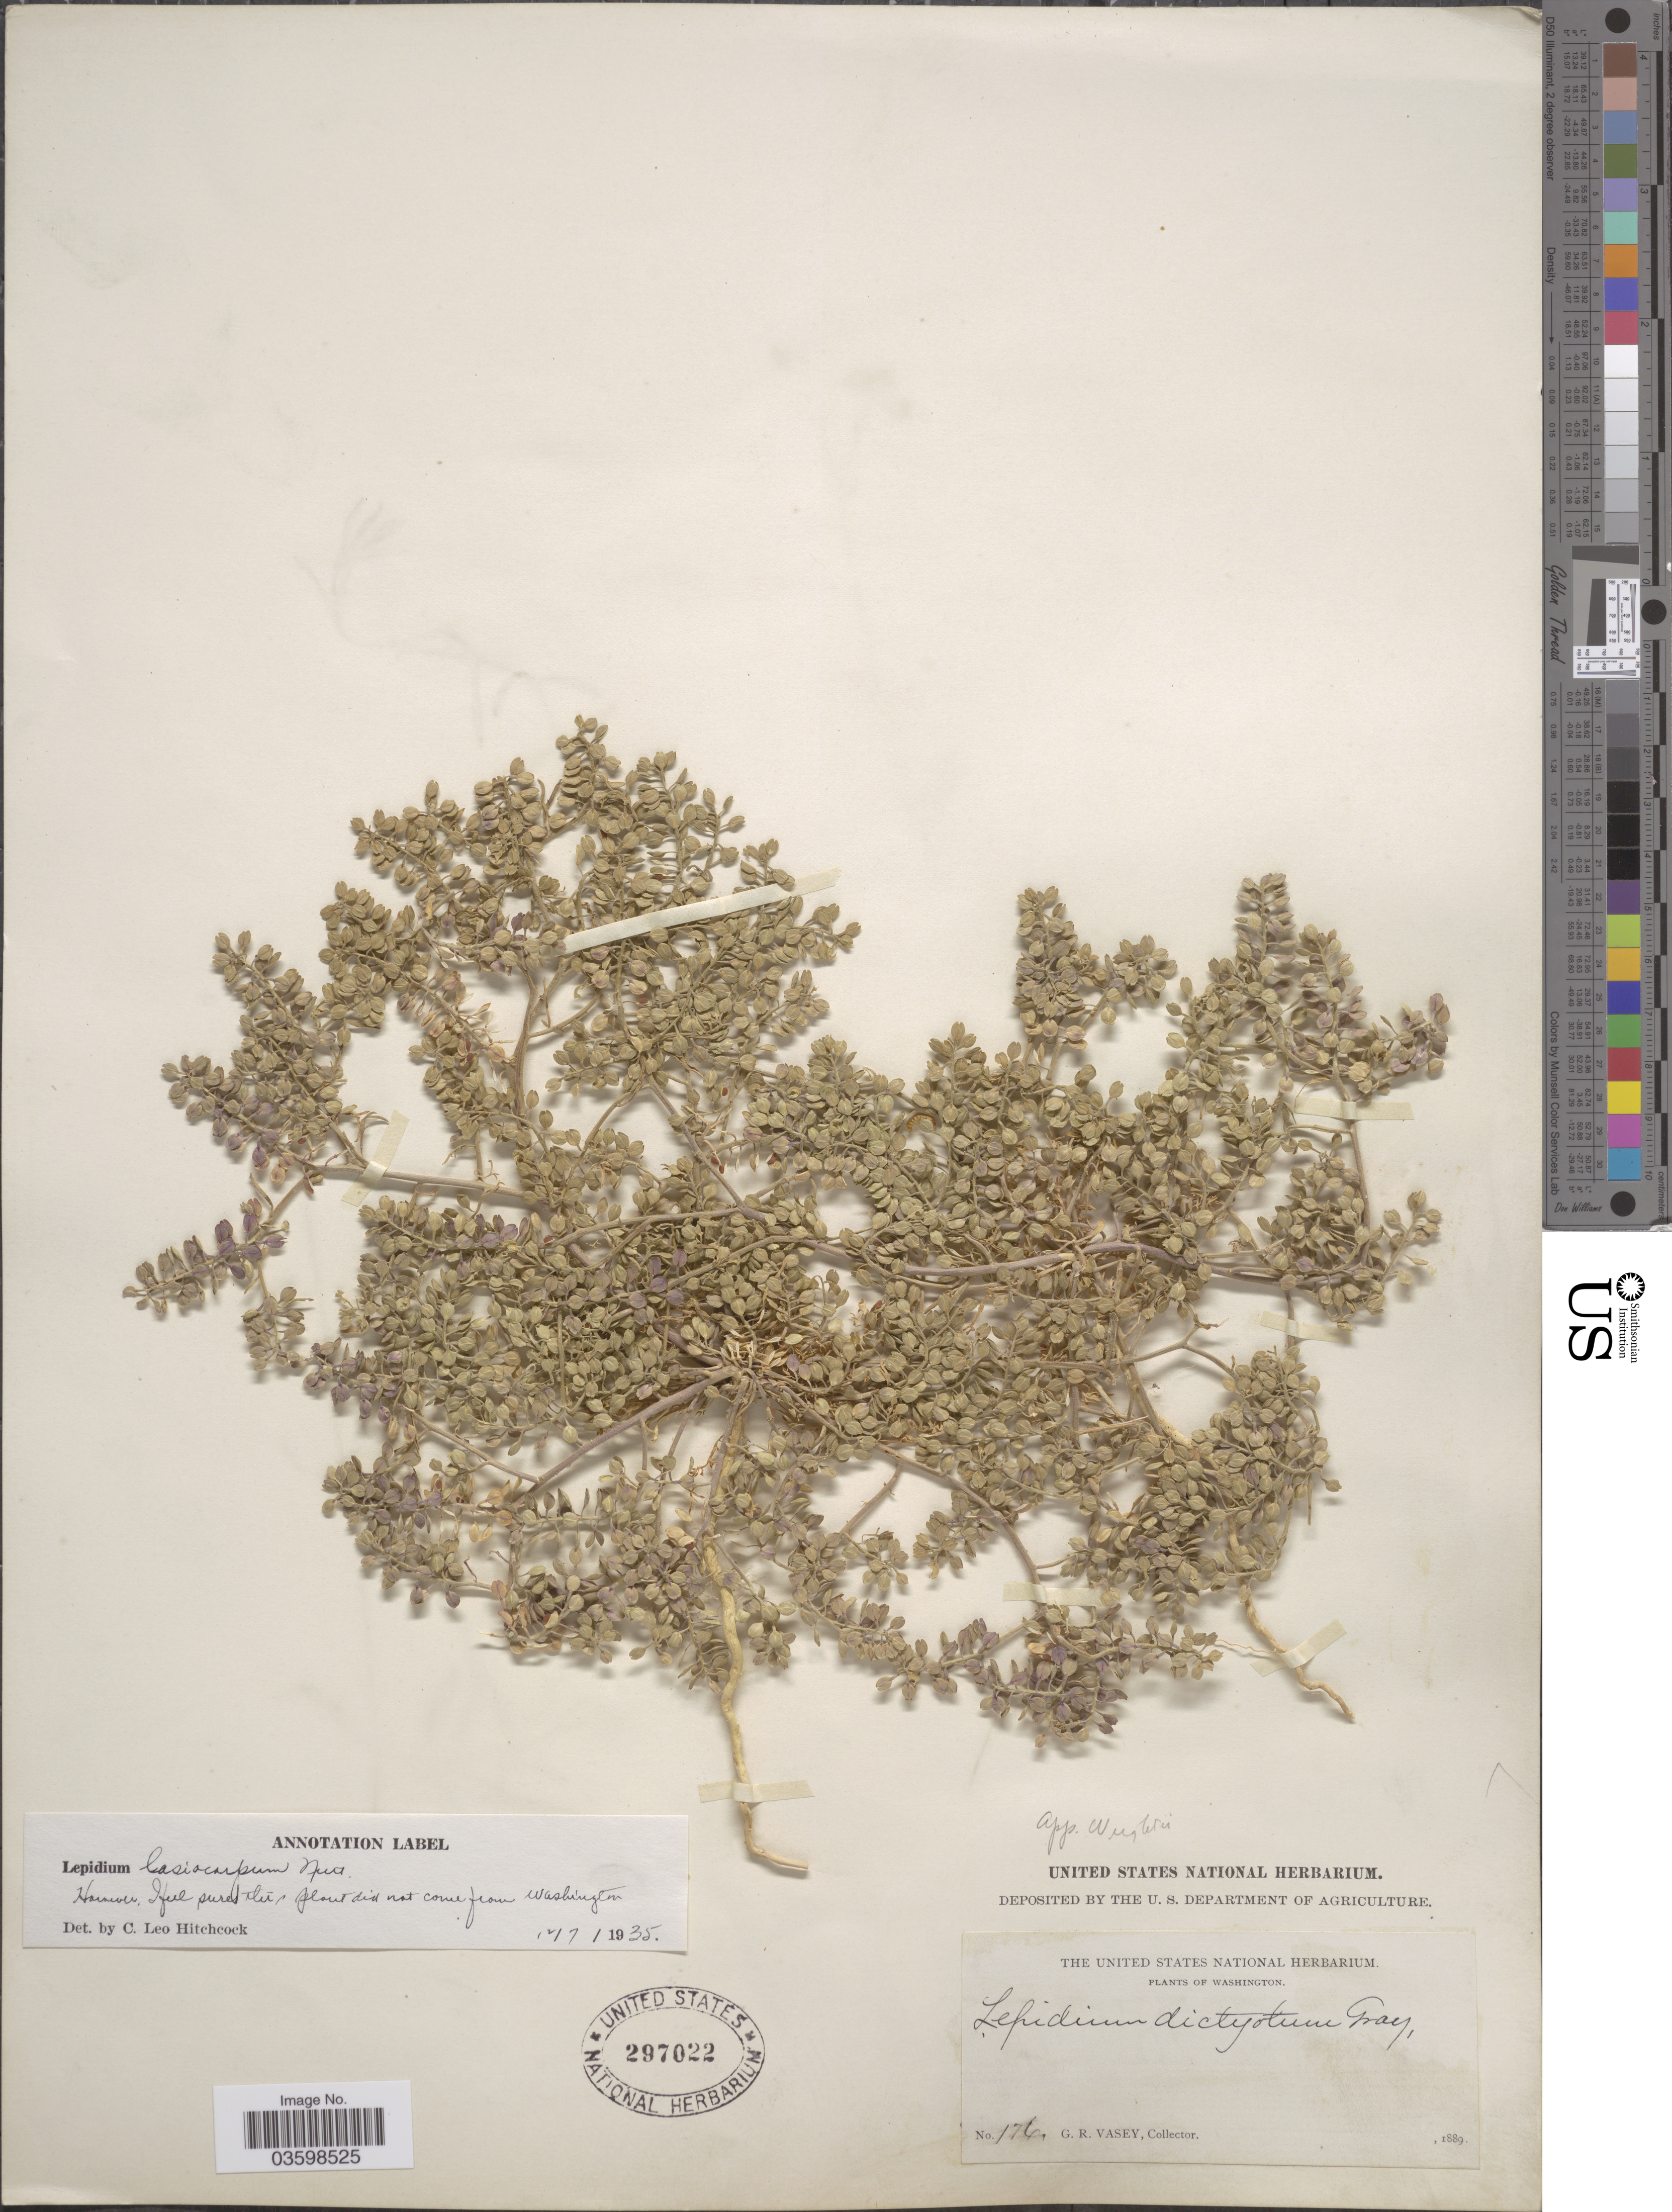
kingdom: Plantae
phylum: Tracheophyta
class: Magnoliopsida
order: Brassicales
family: Brassicaceae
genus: Lepidium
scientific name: Lepidium lasiocarpum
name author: Nutt.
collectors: G. R. Vasey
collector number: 176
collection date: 1889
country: United States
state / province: Washington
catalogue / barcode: US 297022